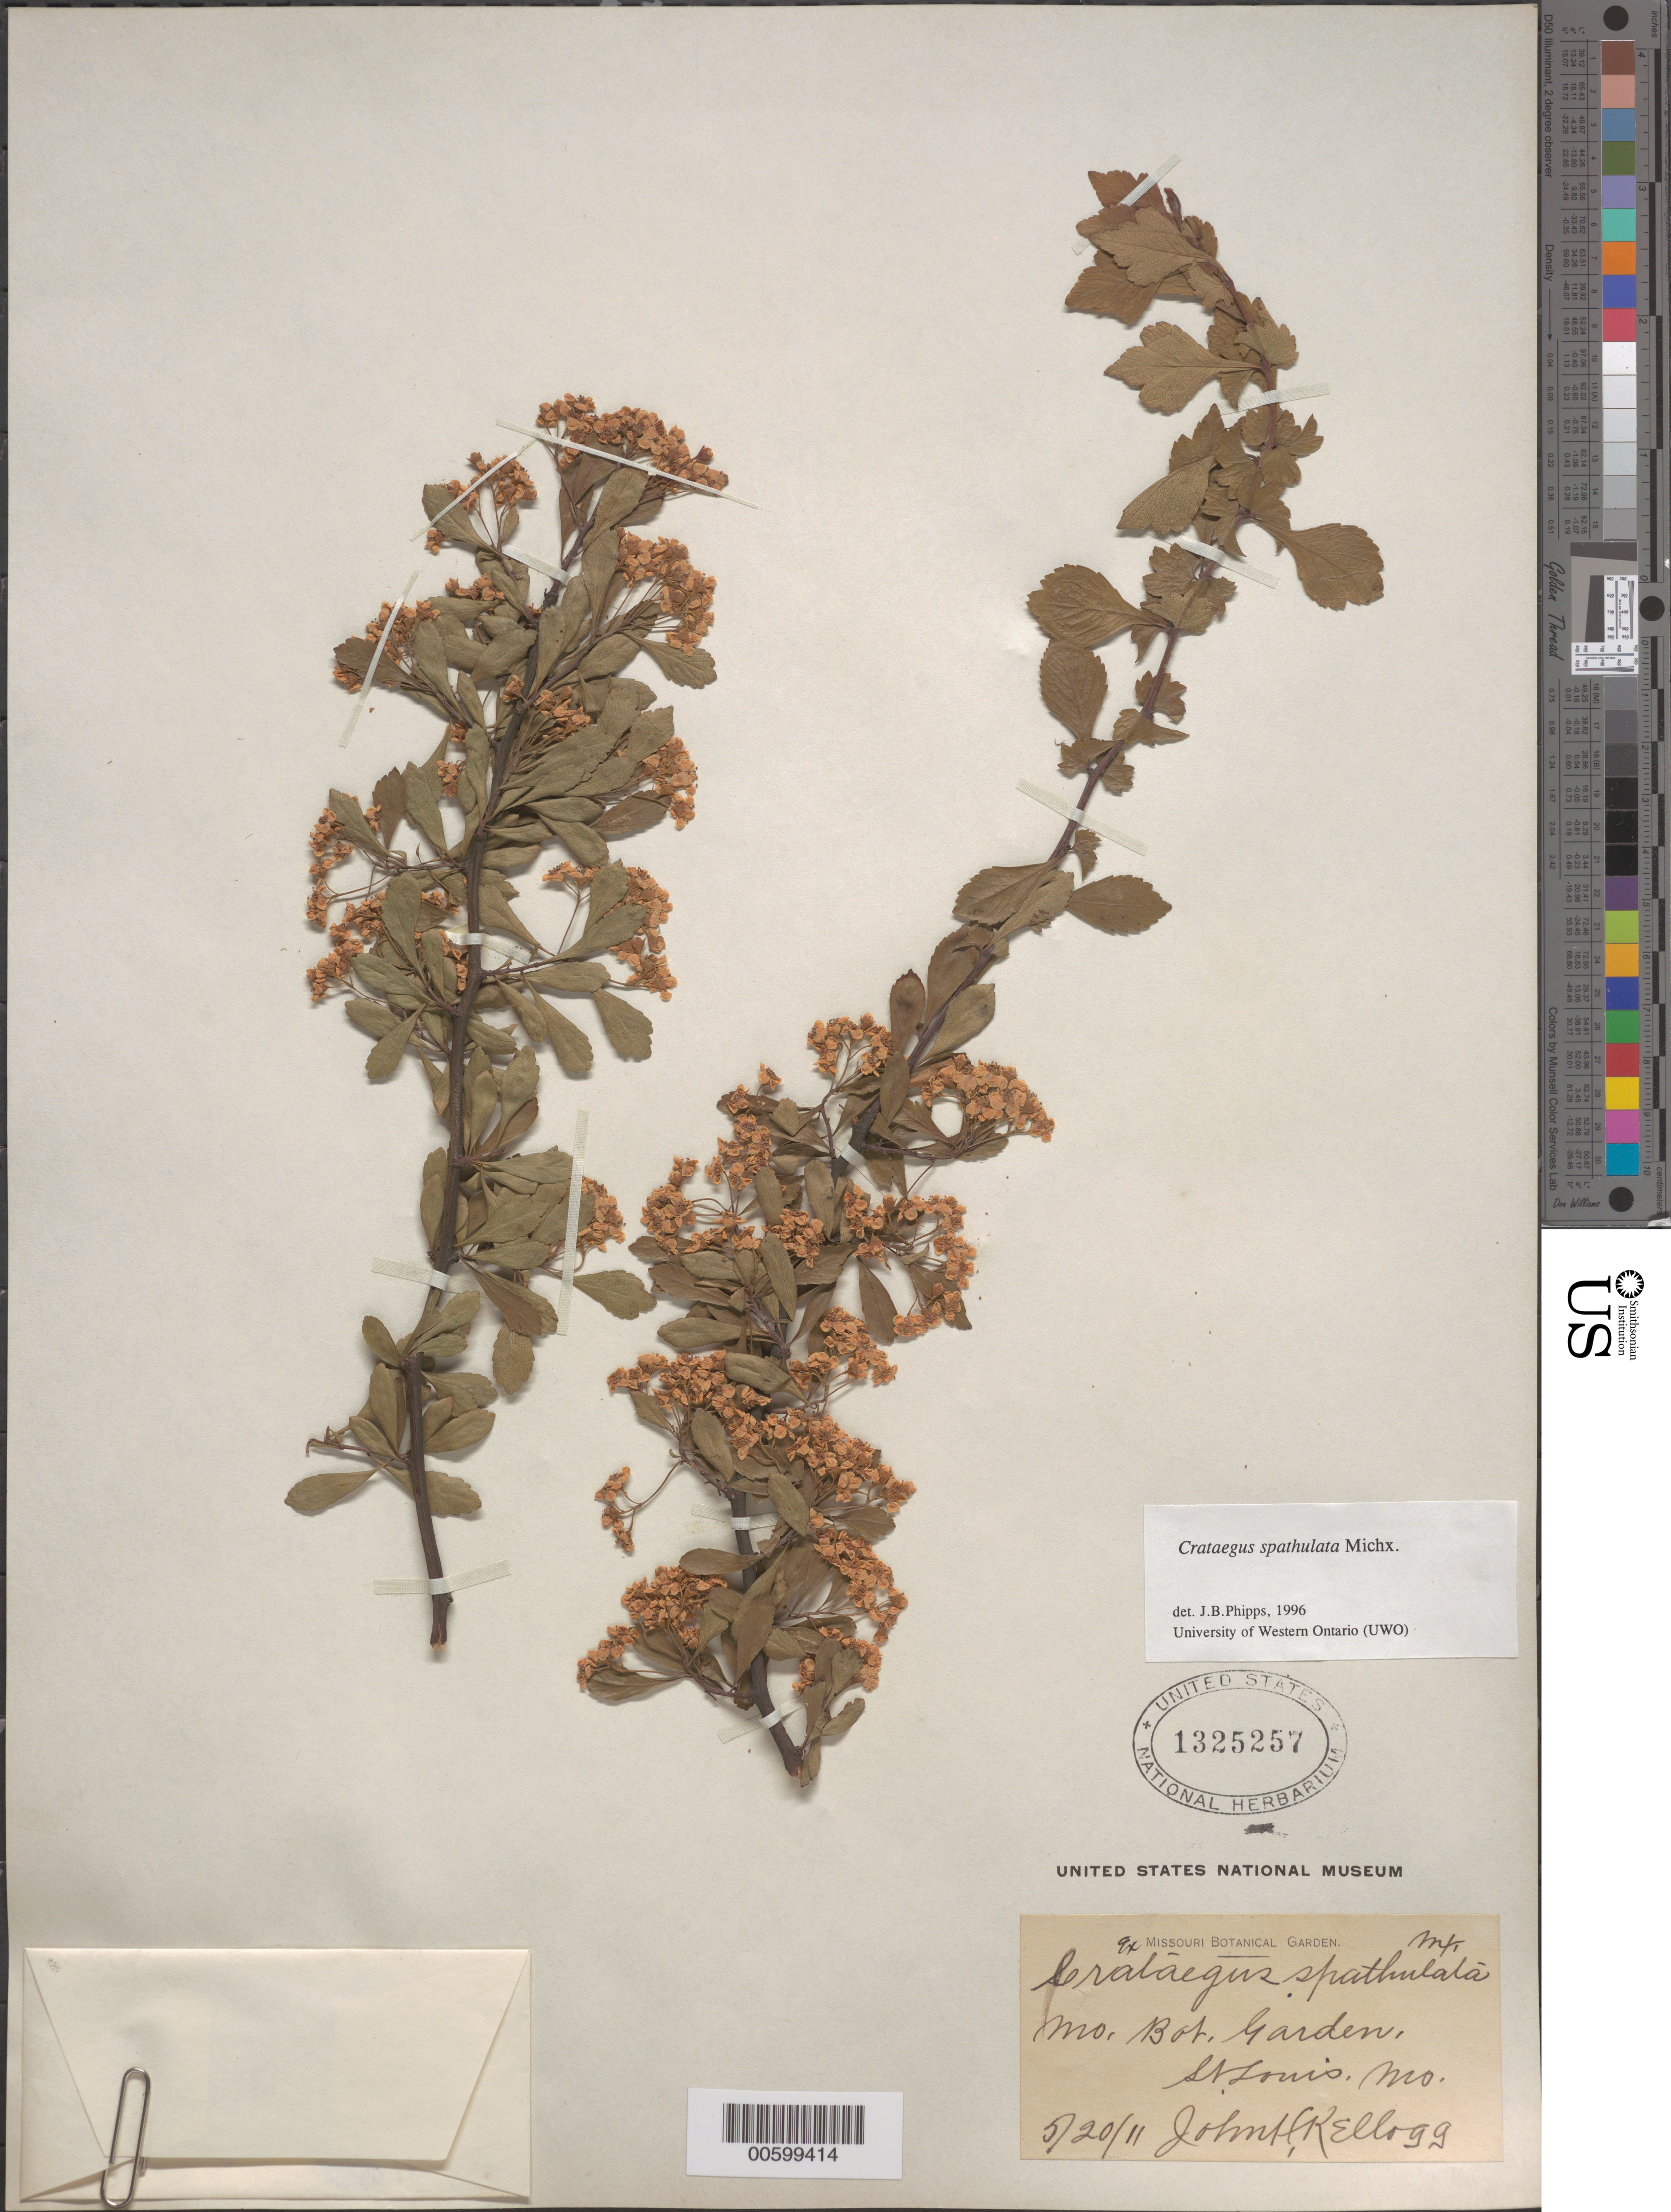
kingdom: Plantae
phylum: Tracheophyta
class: Magnoliopsida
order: Rosales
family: Rosaceae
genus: Crataegus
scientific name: Crataegus spathulata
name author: Michx.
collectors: J. F. Kellogg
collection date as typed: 20 May 1911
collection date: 1911-05-20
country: United States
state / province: Missouri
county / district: Saint Louis City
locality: Mo. Bot. Gard., St. Louis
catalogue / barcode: US 1325257